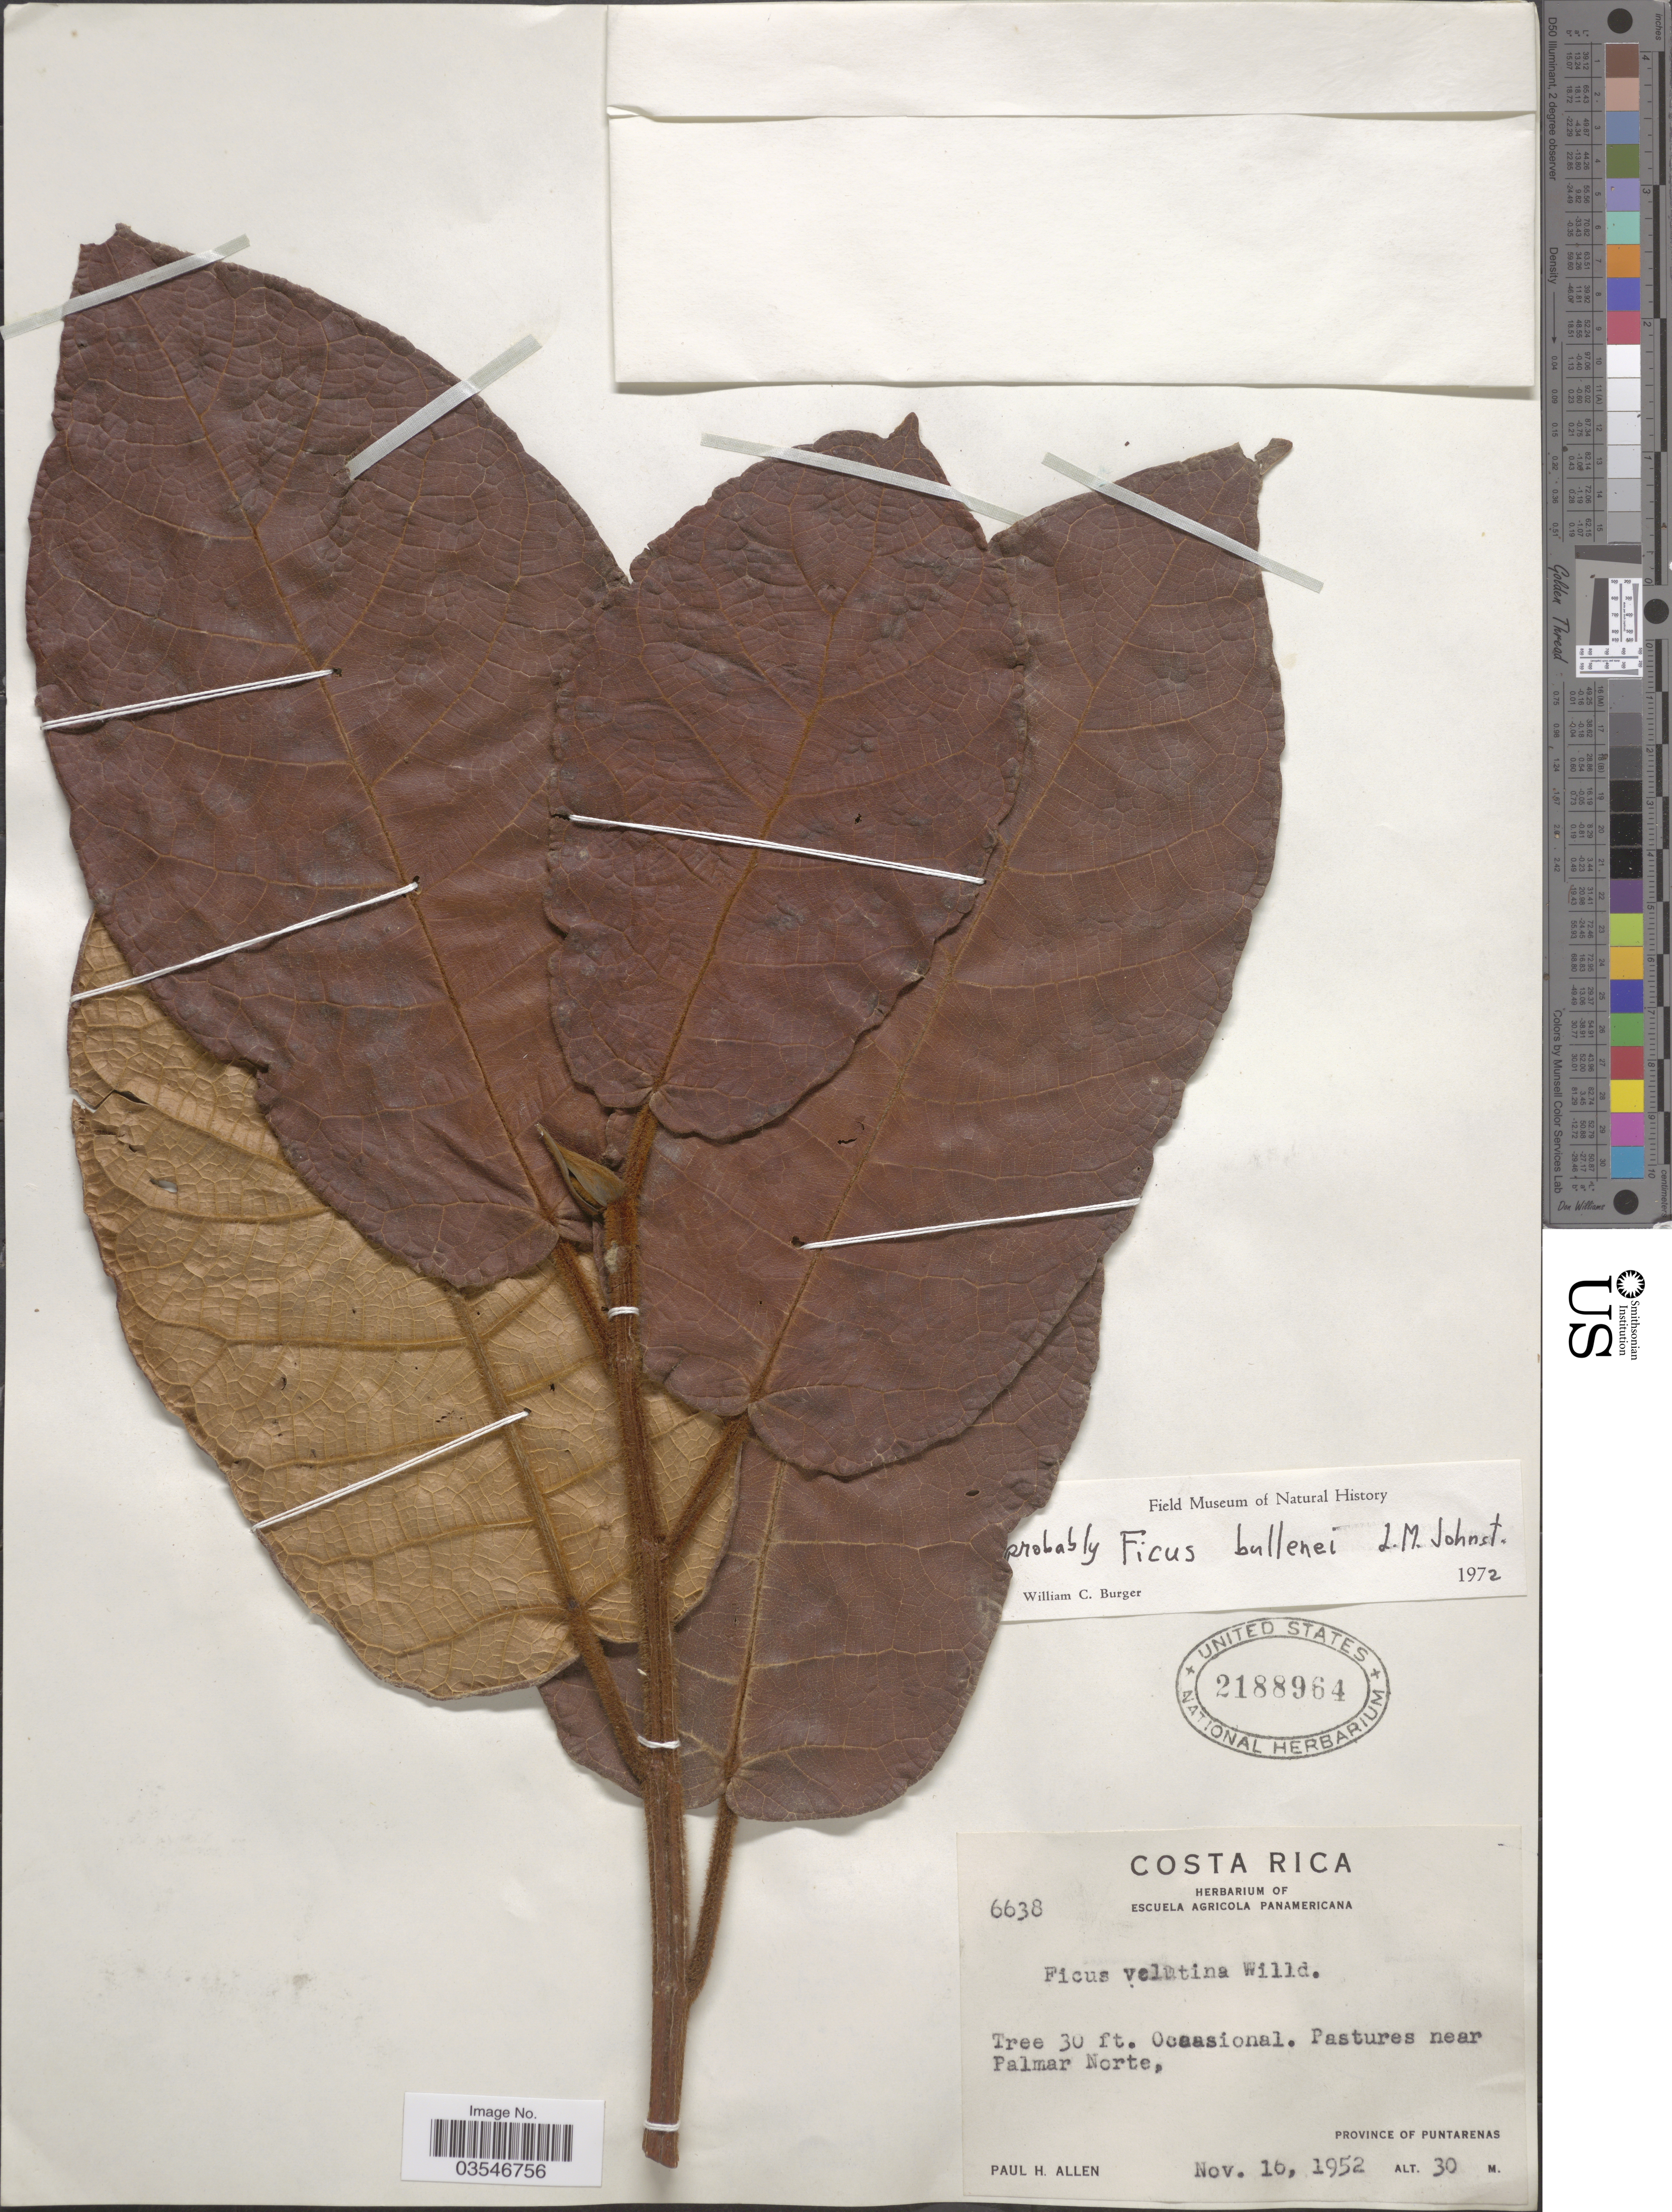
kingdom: Plantae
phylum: Tracheophyta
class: Magnoliopsida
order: Rosales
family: Moraceae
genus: Ficus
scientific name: Ficus bullenei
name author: I.M. Johnst.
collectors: P. H. Allen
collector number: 6638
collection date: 1952-11-16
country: Costa Rica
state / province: Puntarenas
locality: Pastures near Palmar Norte.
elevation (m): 30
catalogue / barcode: US 2188964